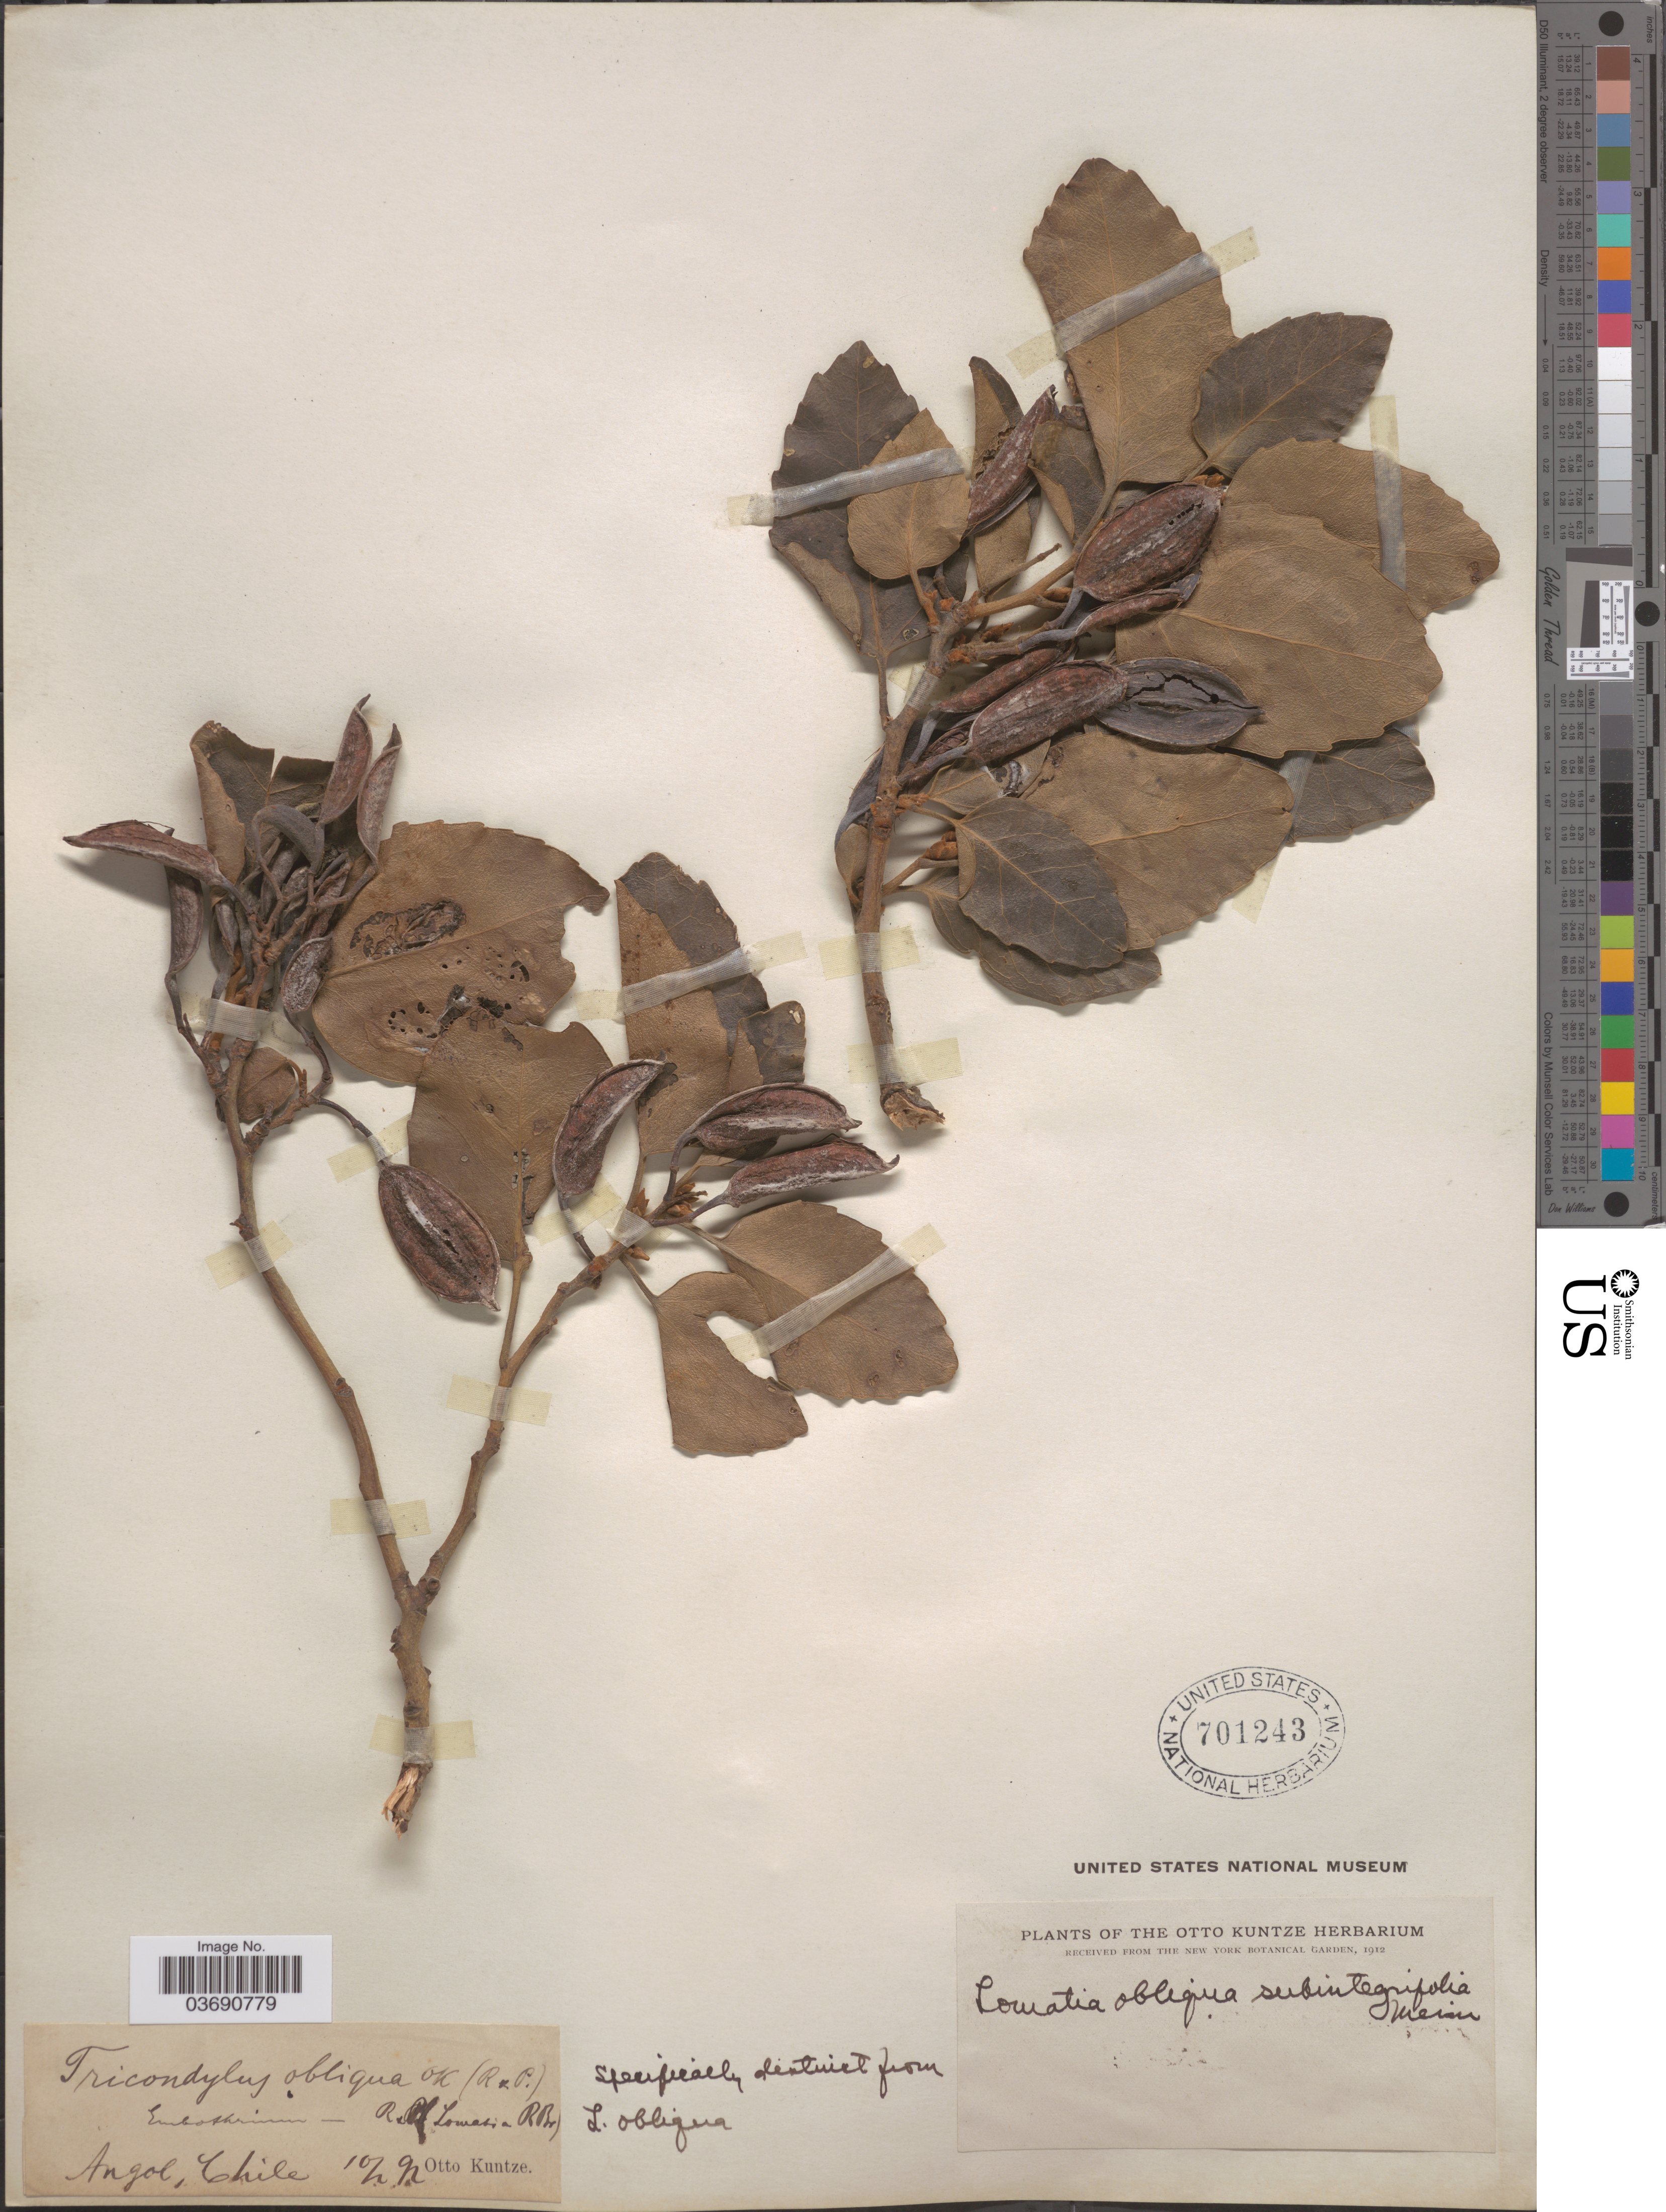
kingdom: Plantae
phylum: Tracheophyta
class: Magnoliopsida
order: Proteales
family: Proteaceae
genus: Lomatia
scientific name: Lomatia hirsuta subsp. obliqua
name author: (Ruiz & Pav.) R.T. Penn.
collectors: C.E.O. Kuntze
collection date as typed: Transcribed d/m/y: /10/92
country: Chile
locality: Angol.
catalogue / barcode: US 701243